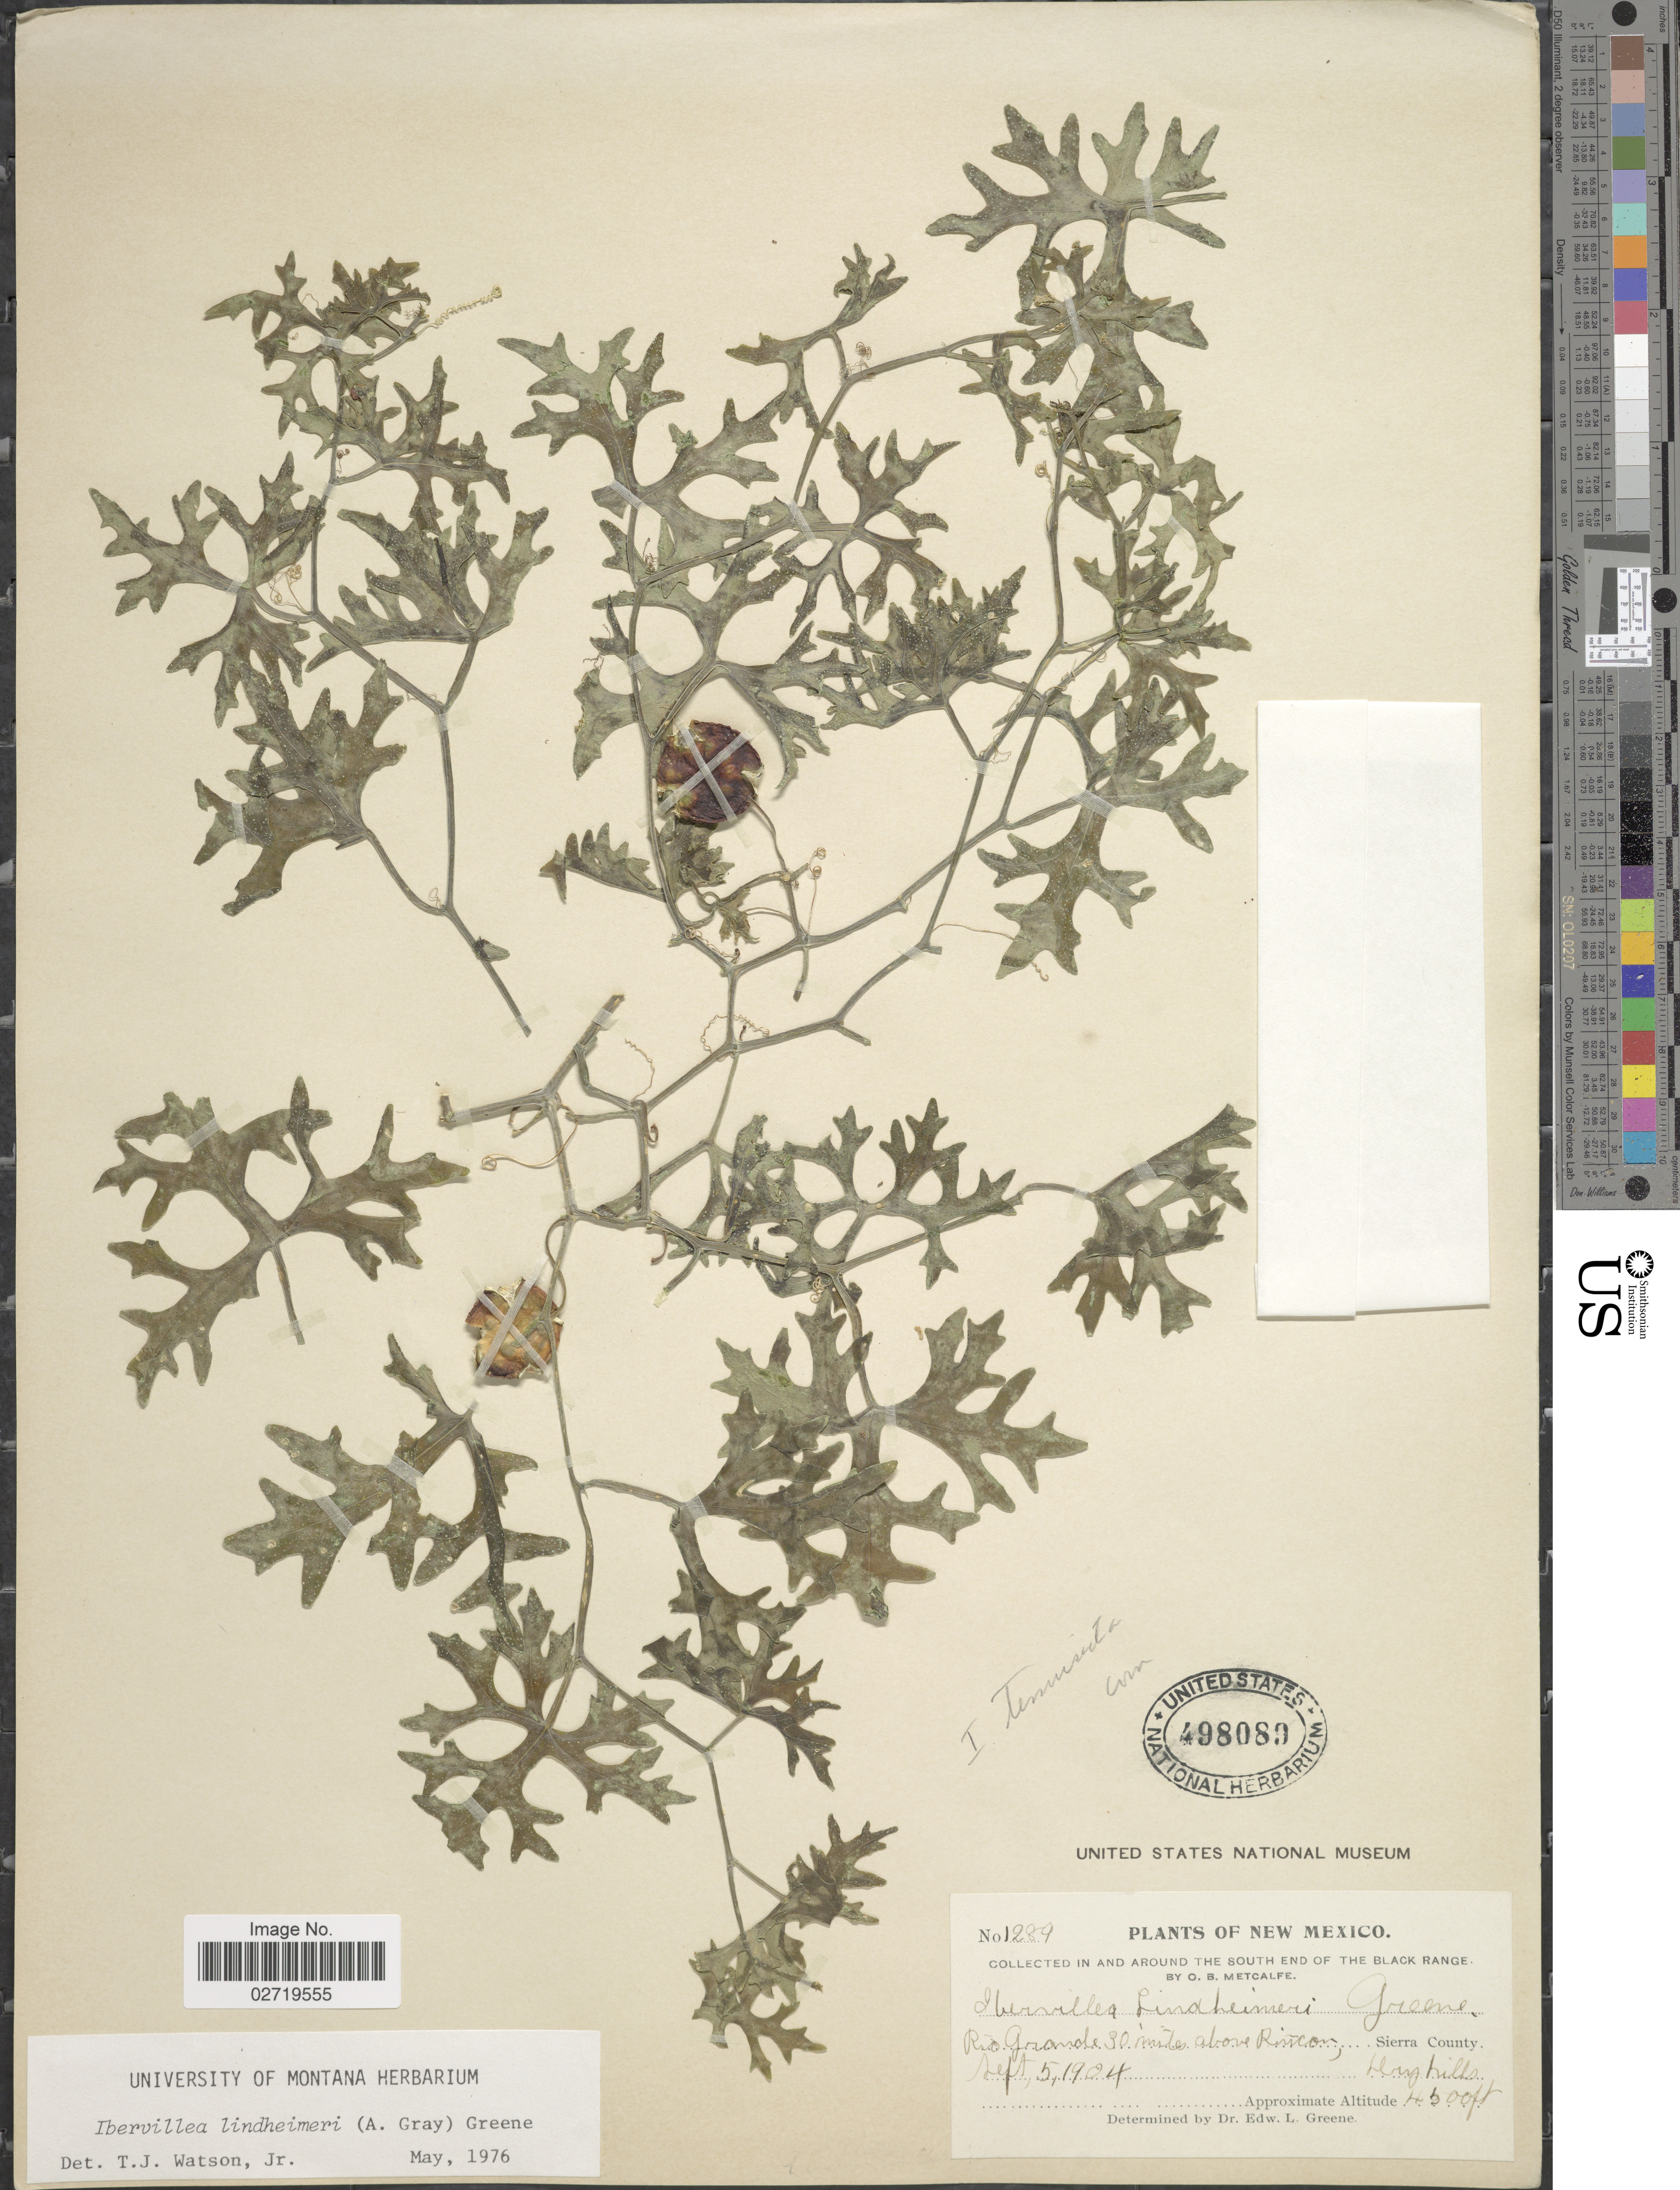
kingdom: Plantae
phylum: Tracheophyta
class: Magnoliopsida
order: Cucurbitales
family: Cucurbitaceae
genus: Ibervillea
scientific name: Ibervillea lindheimeri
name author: (A. Gray) Greene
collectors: O. B. Metcalfe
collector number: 1289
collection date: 1904-09-05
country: United States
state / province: New Mexico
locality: In and around The South End of The Black Range, Rio GRande 30 miles above Riñcon, Sierra County, Dry hills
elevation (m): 1372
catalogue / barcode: US 498089